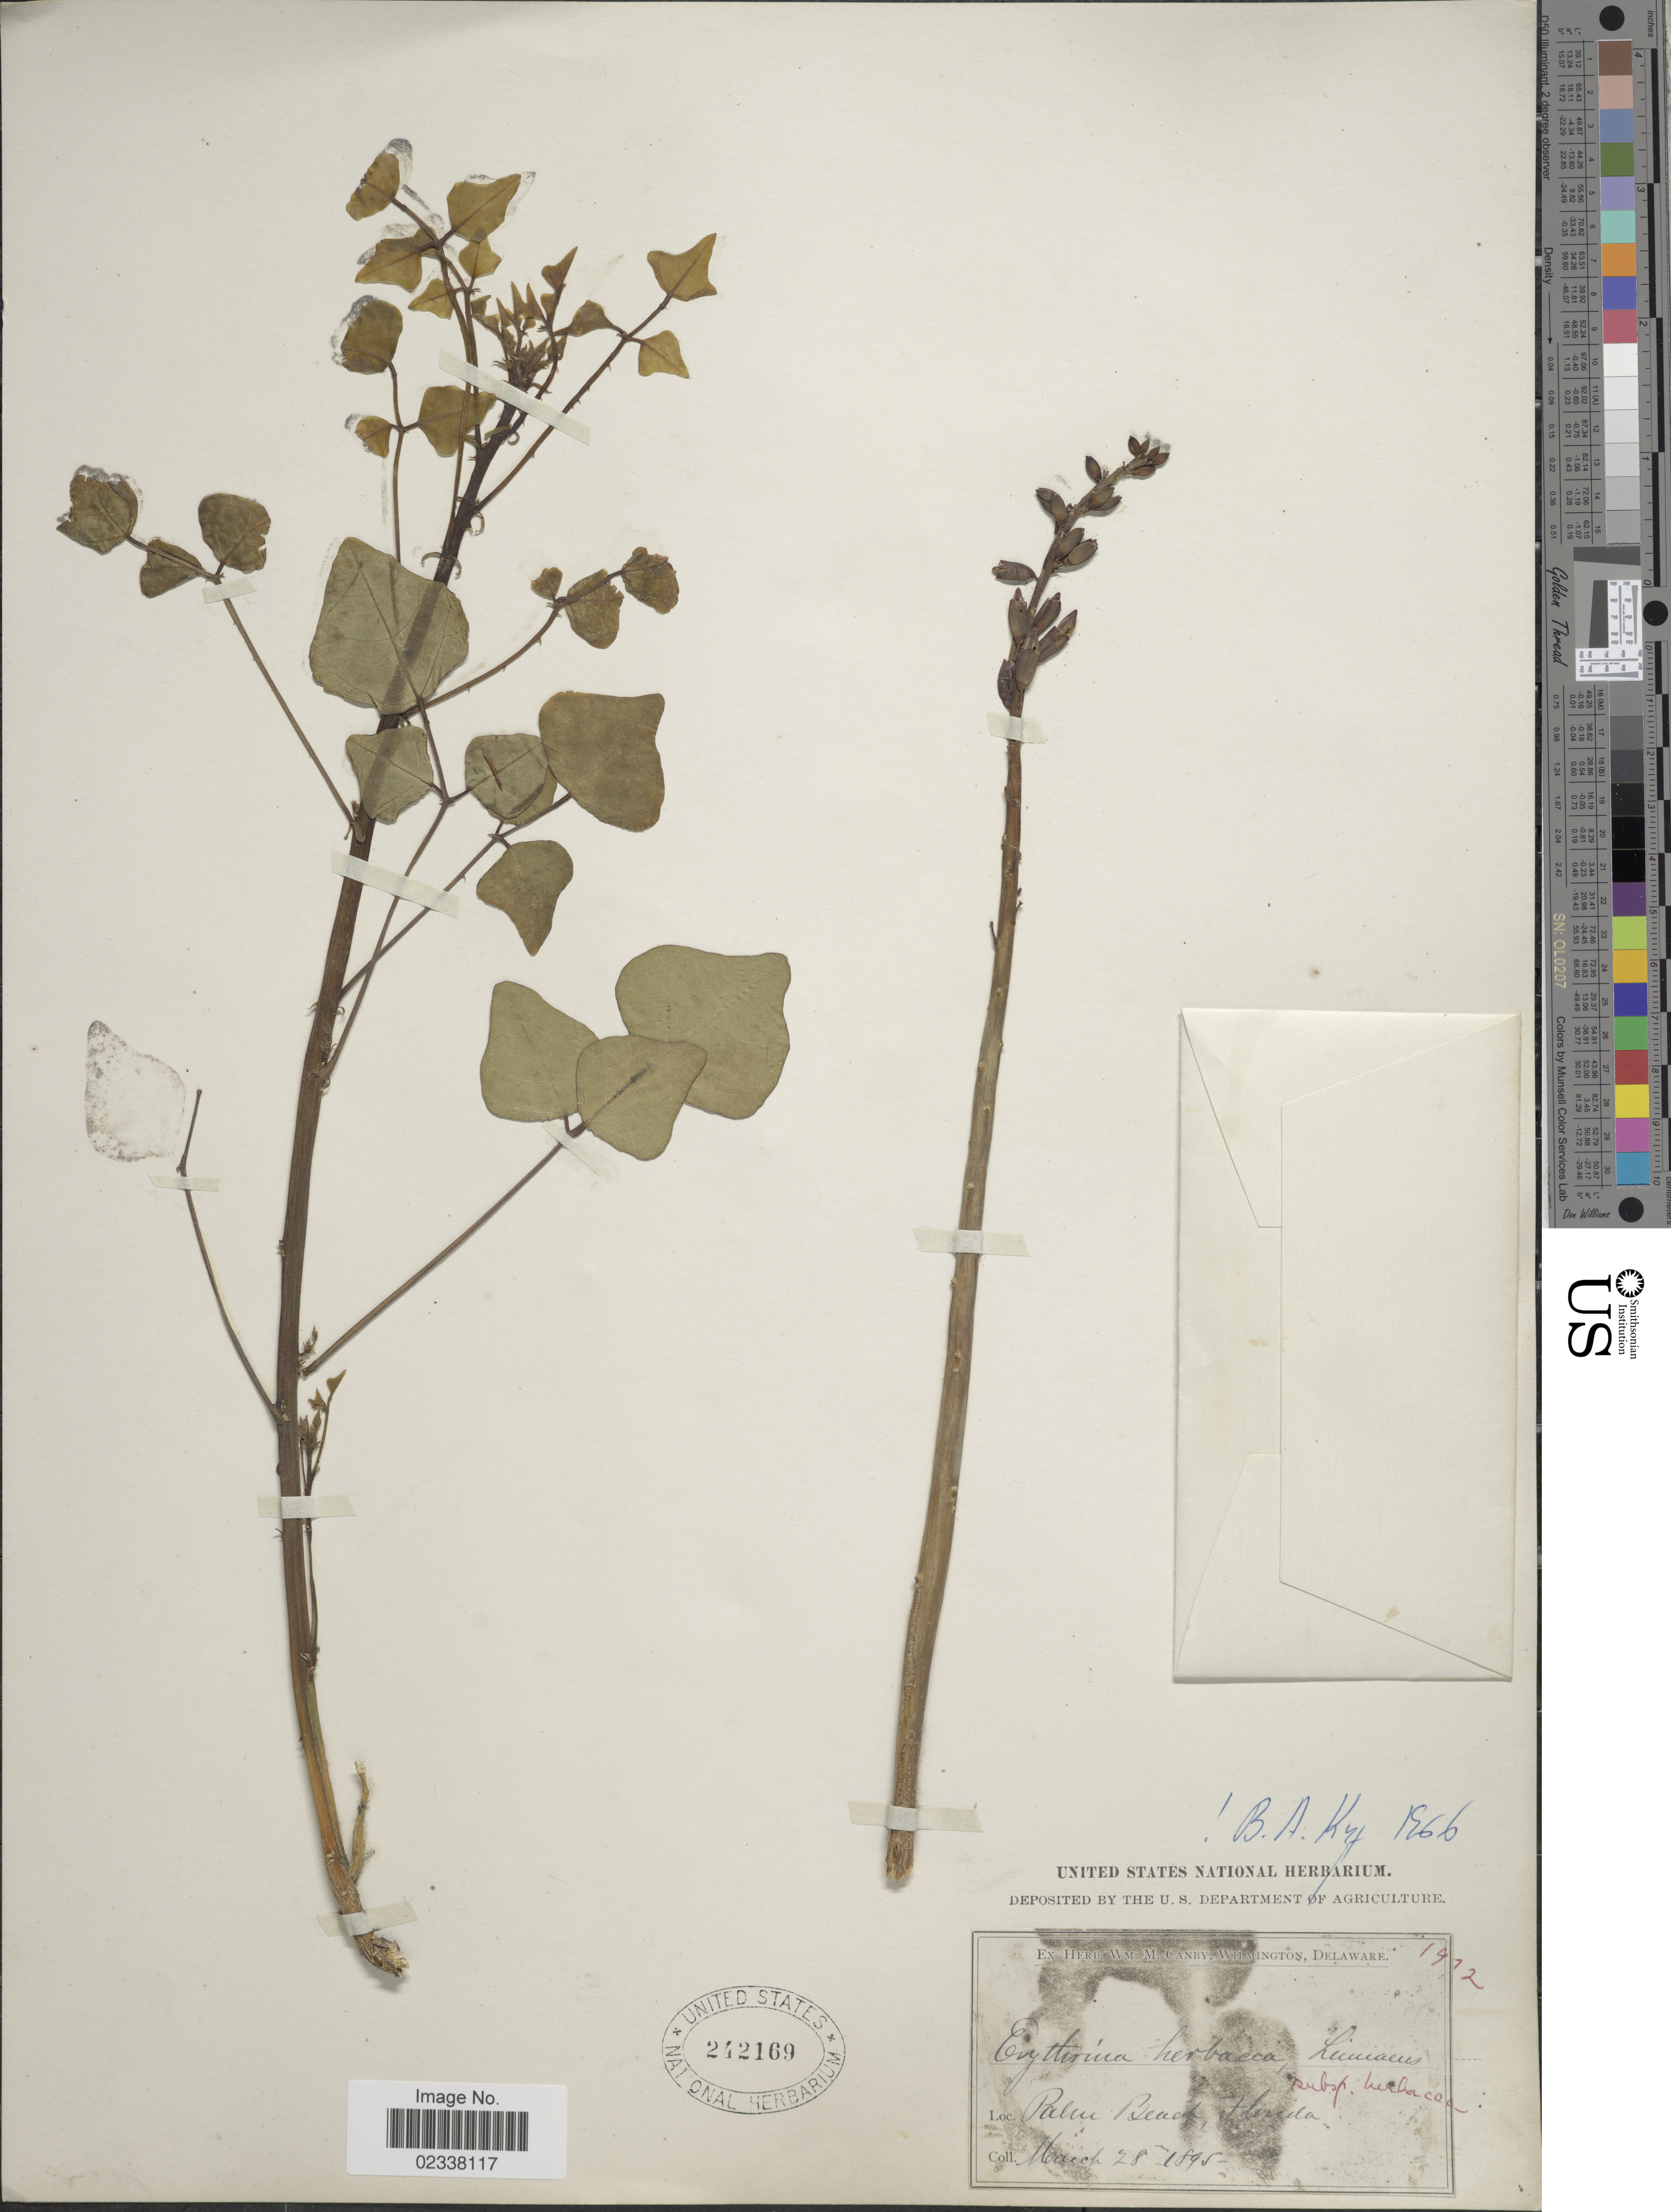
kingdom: Plantae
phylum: Tracheophyta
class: Magnoliopsida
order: Fabales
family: Fabaceae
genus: Erythrina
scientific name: Erythrina herbacea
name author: L.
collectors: ex herb. W.M. Canby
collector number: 1972*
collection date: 1895-03-28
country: United States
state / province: Florida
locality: Palm Beach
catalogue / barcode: US 242169